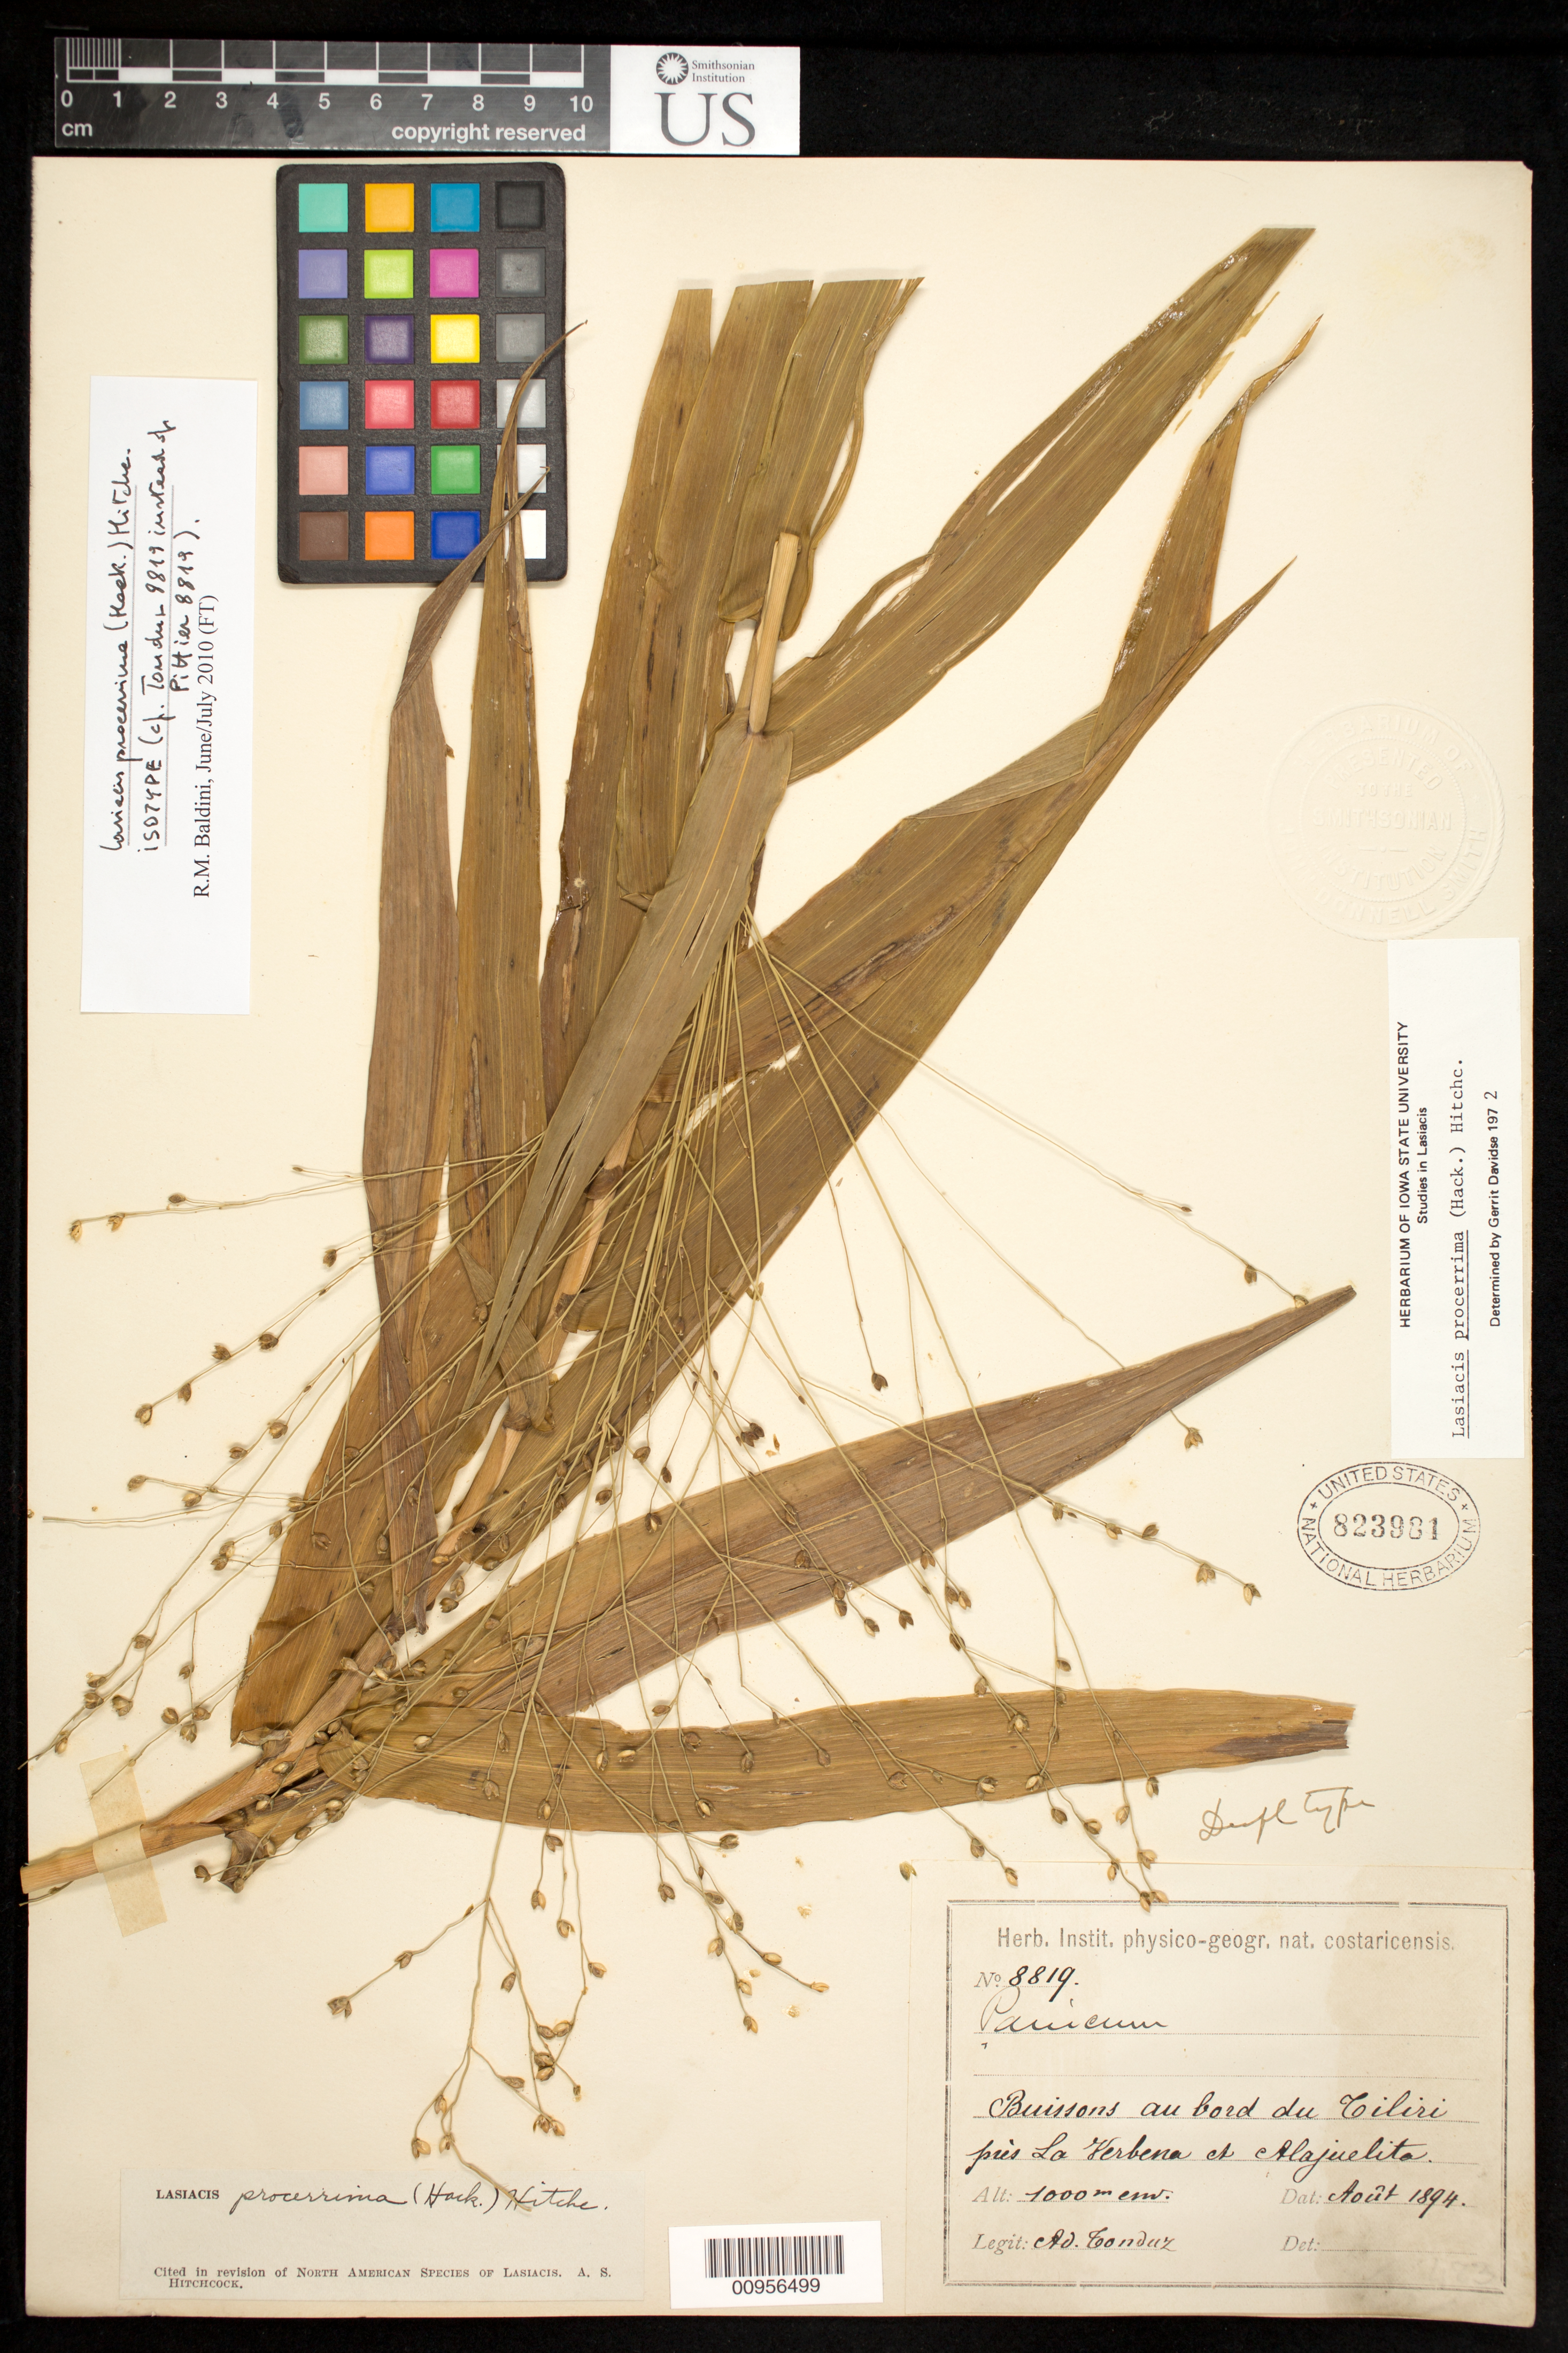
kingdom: Plantae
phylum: Tracheophyta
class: Liliopsida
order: Poales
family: Poaceae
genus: Panicum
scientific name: Panicum procerrimum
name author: Hack.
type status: Isotype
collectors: A. Tonduz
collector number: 8819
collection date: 1894-08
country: Costa Rica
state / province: San José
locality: San Jose, près La Verbena et Alajuelita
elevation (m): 1000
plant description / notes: Protologue cites "Pittier n. 8819" but specimen apparently collected by Tonduz.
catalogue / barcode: US 823981